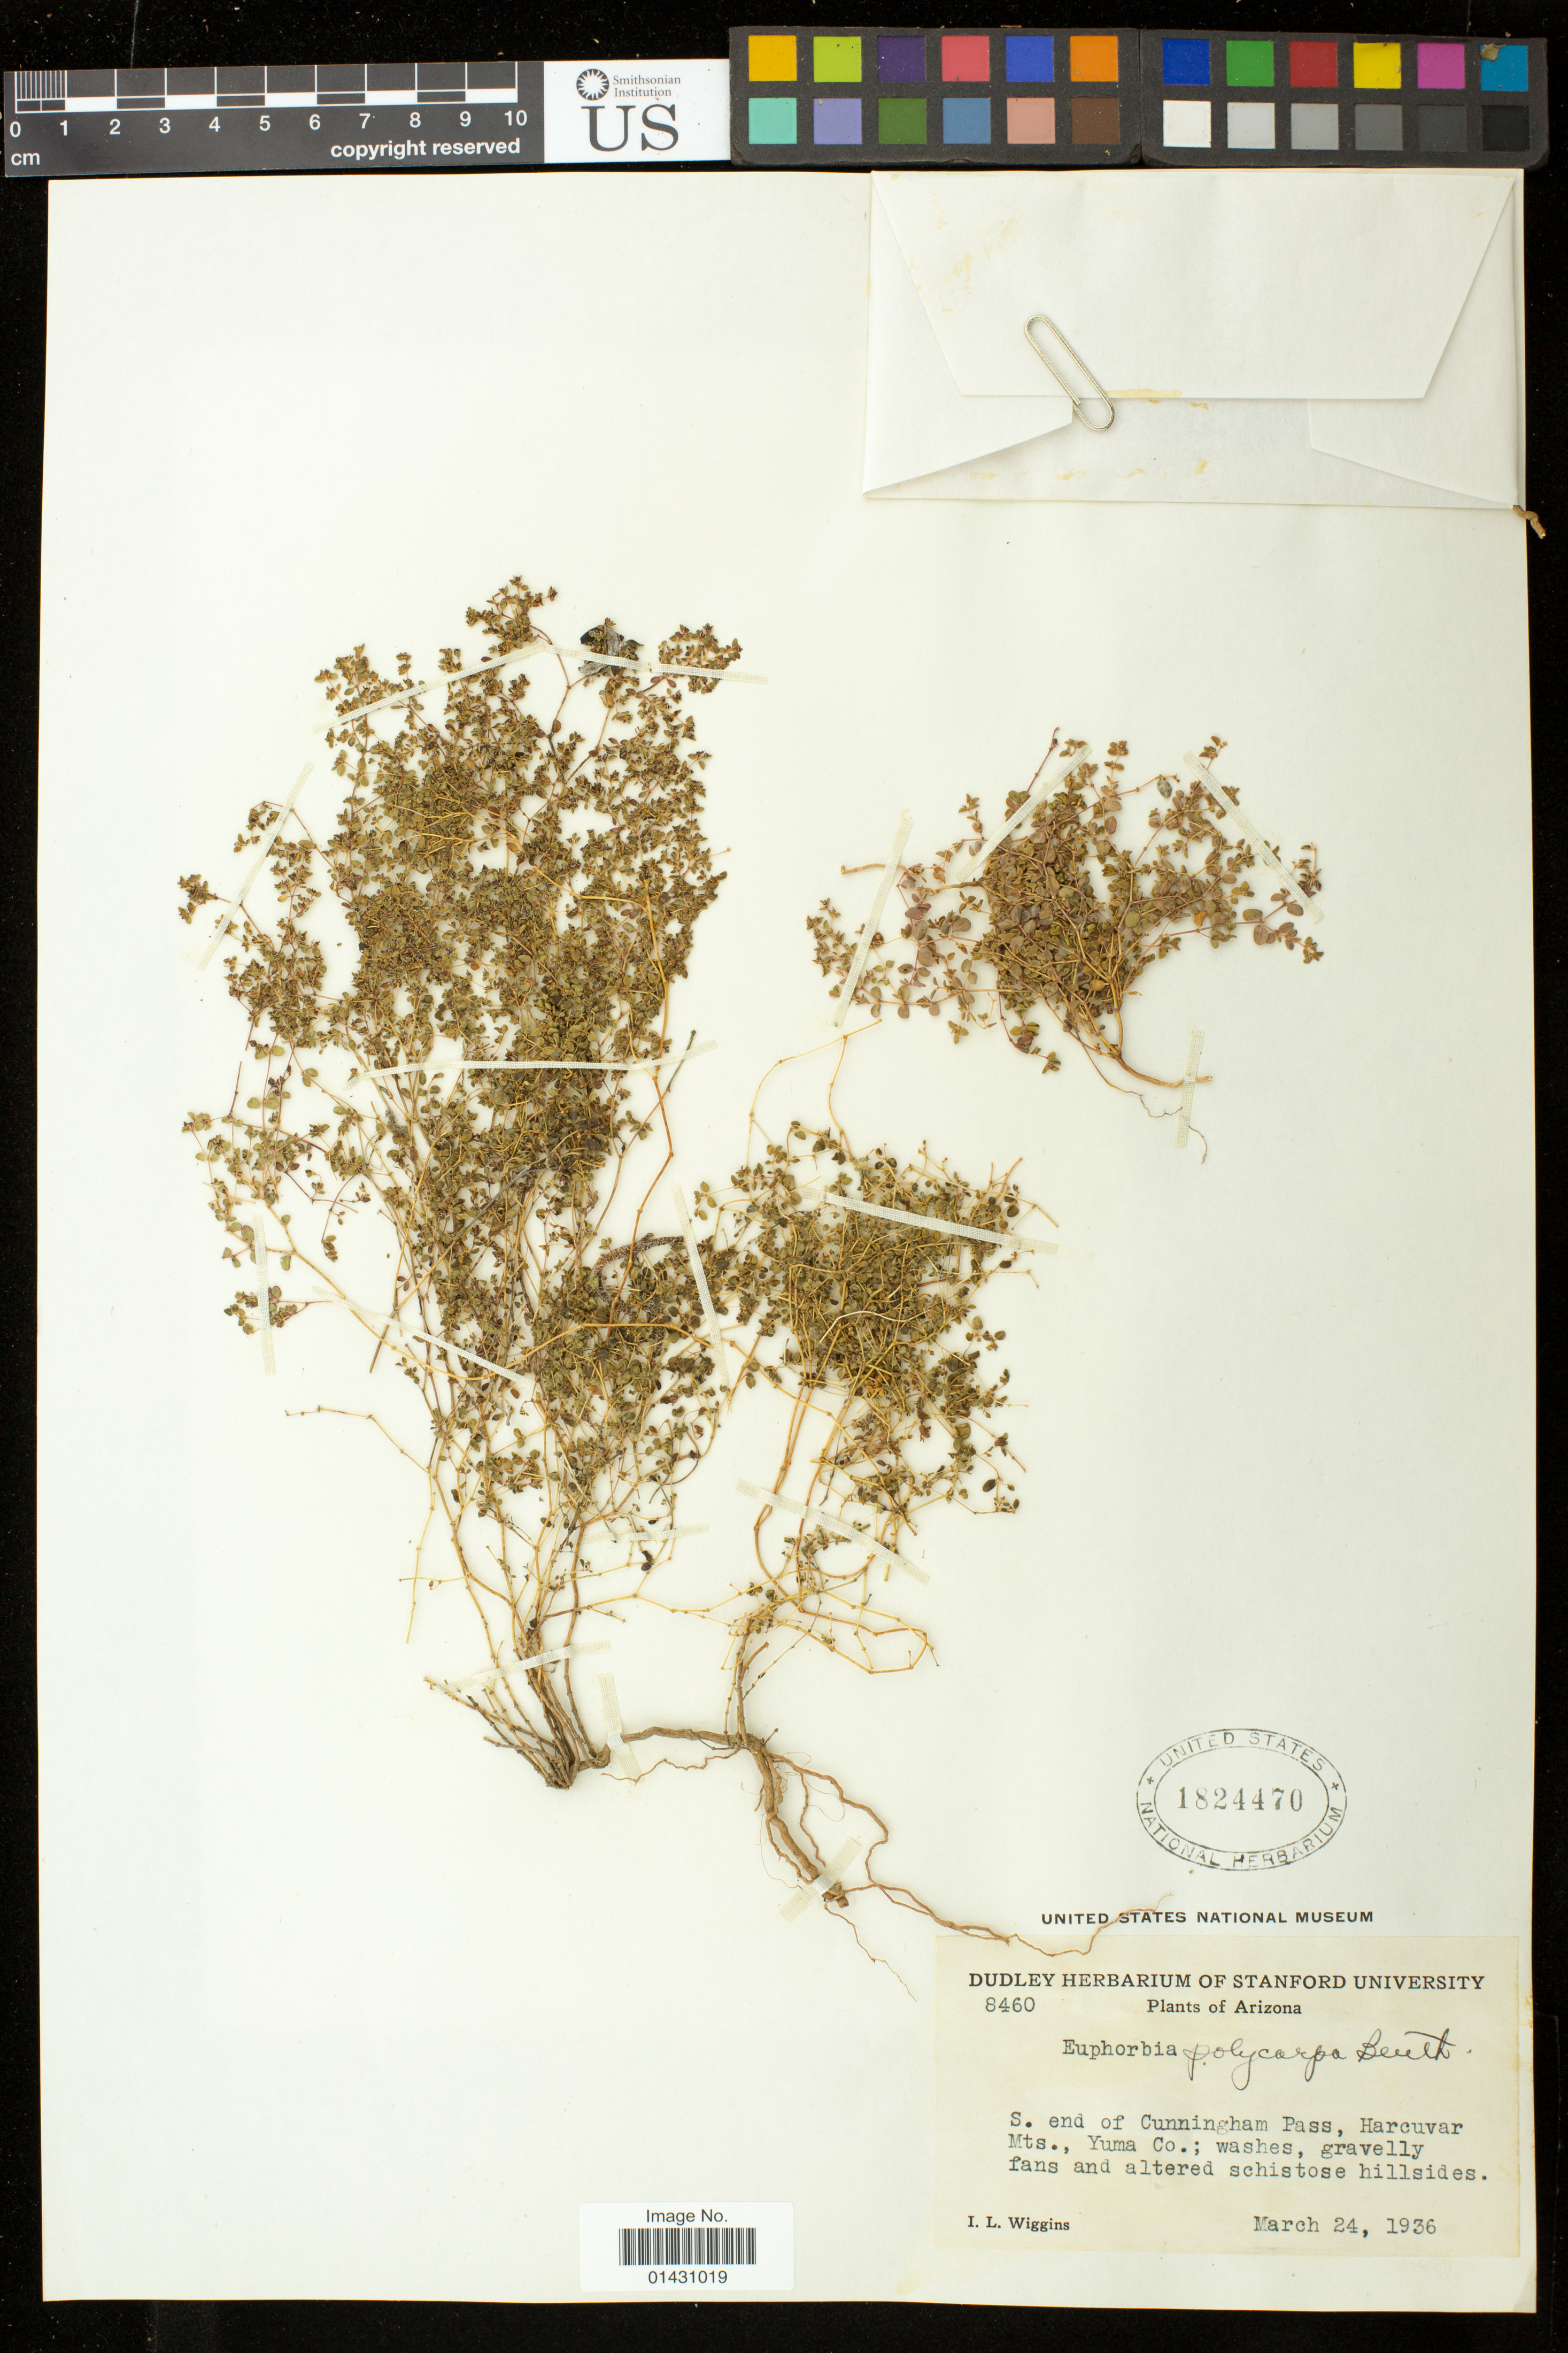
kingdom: Plantae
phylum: Tracheophyta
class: Magnoliopsida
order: Malpighiales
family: Euphorbiaceae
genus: Euphorbia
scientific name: Euphorbia polycarpa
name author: Benth.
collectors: I. L. Wiggins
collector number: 8460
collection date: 1936-03-24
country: United States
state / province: Arizona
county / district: Yuma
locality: South end of Cunningham Pass, Harcuvar Mountains.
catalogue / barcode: US 1824470